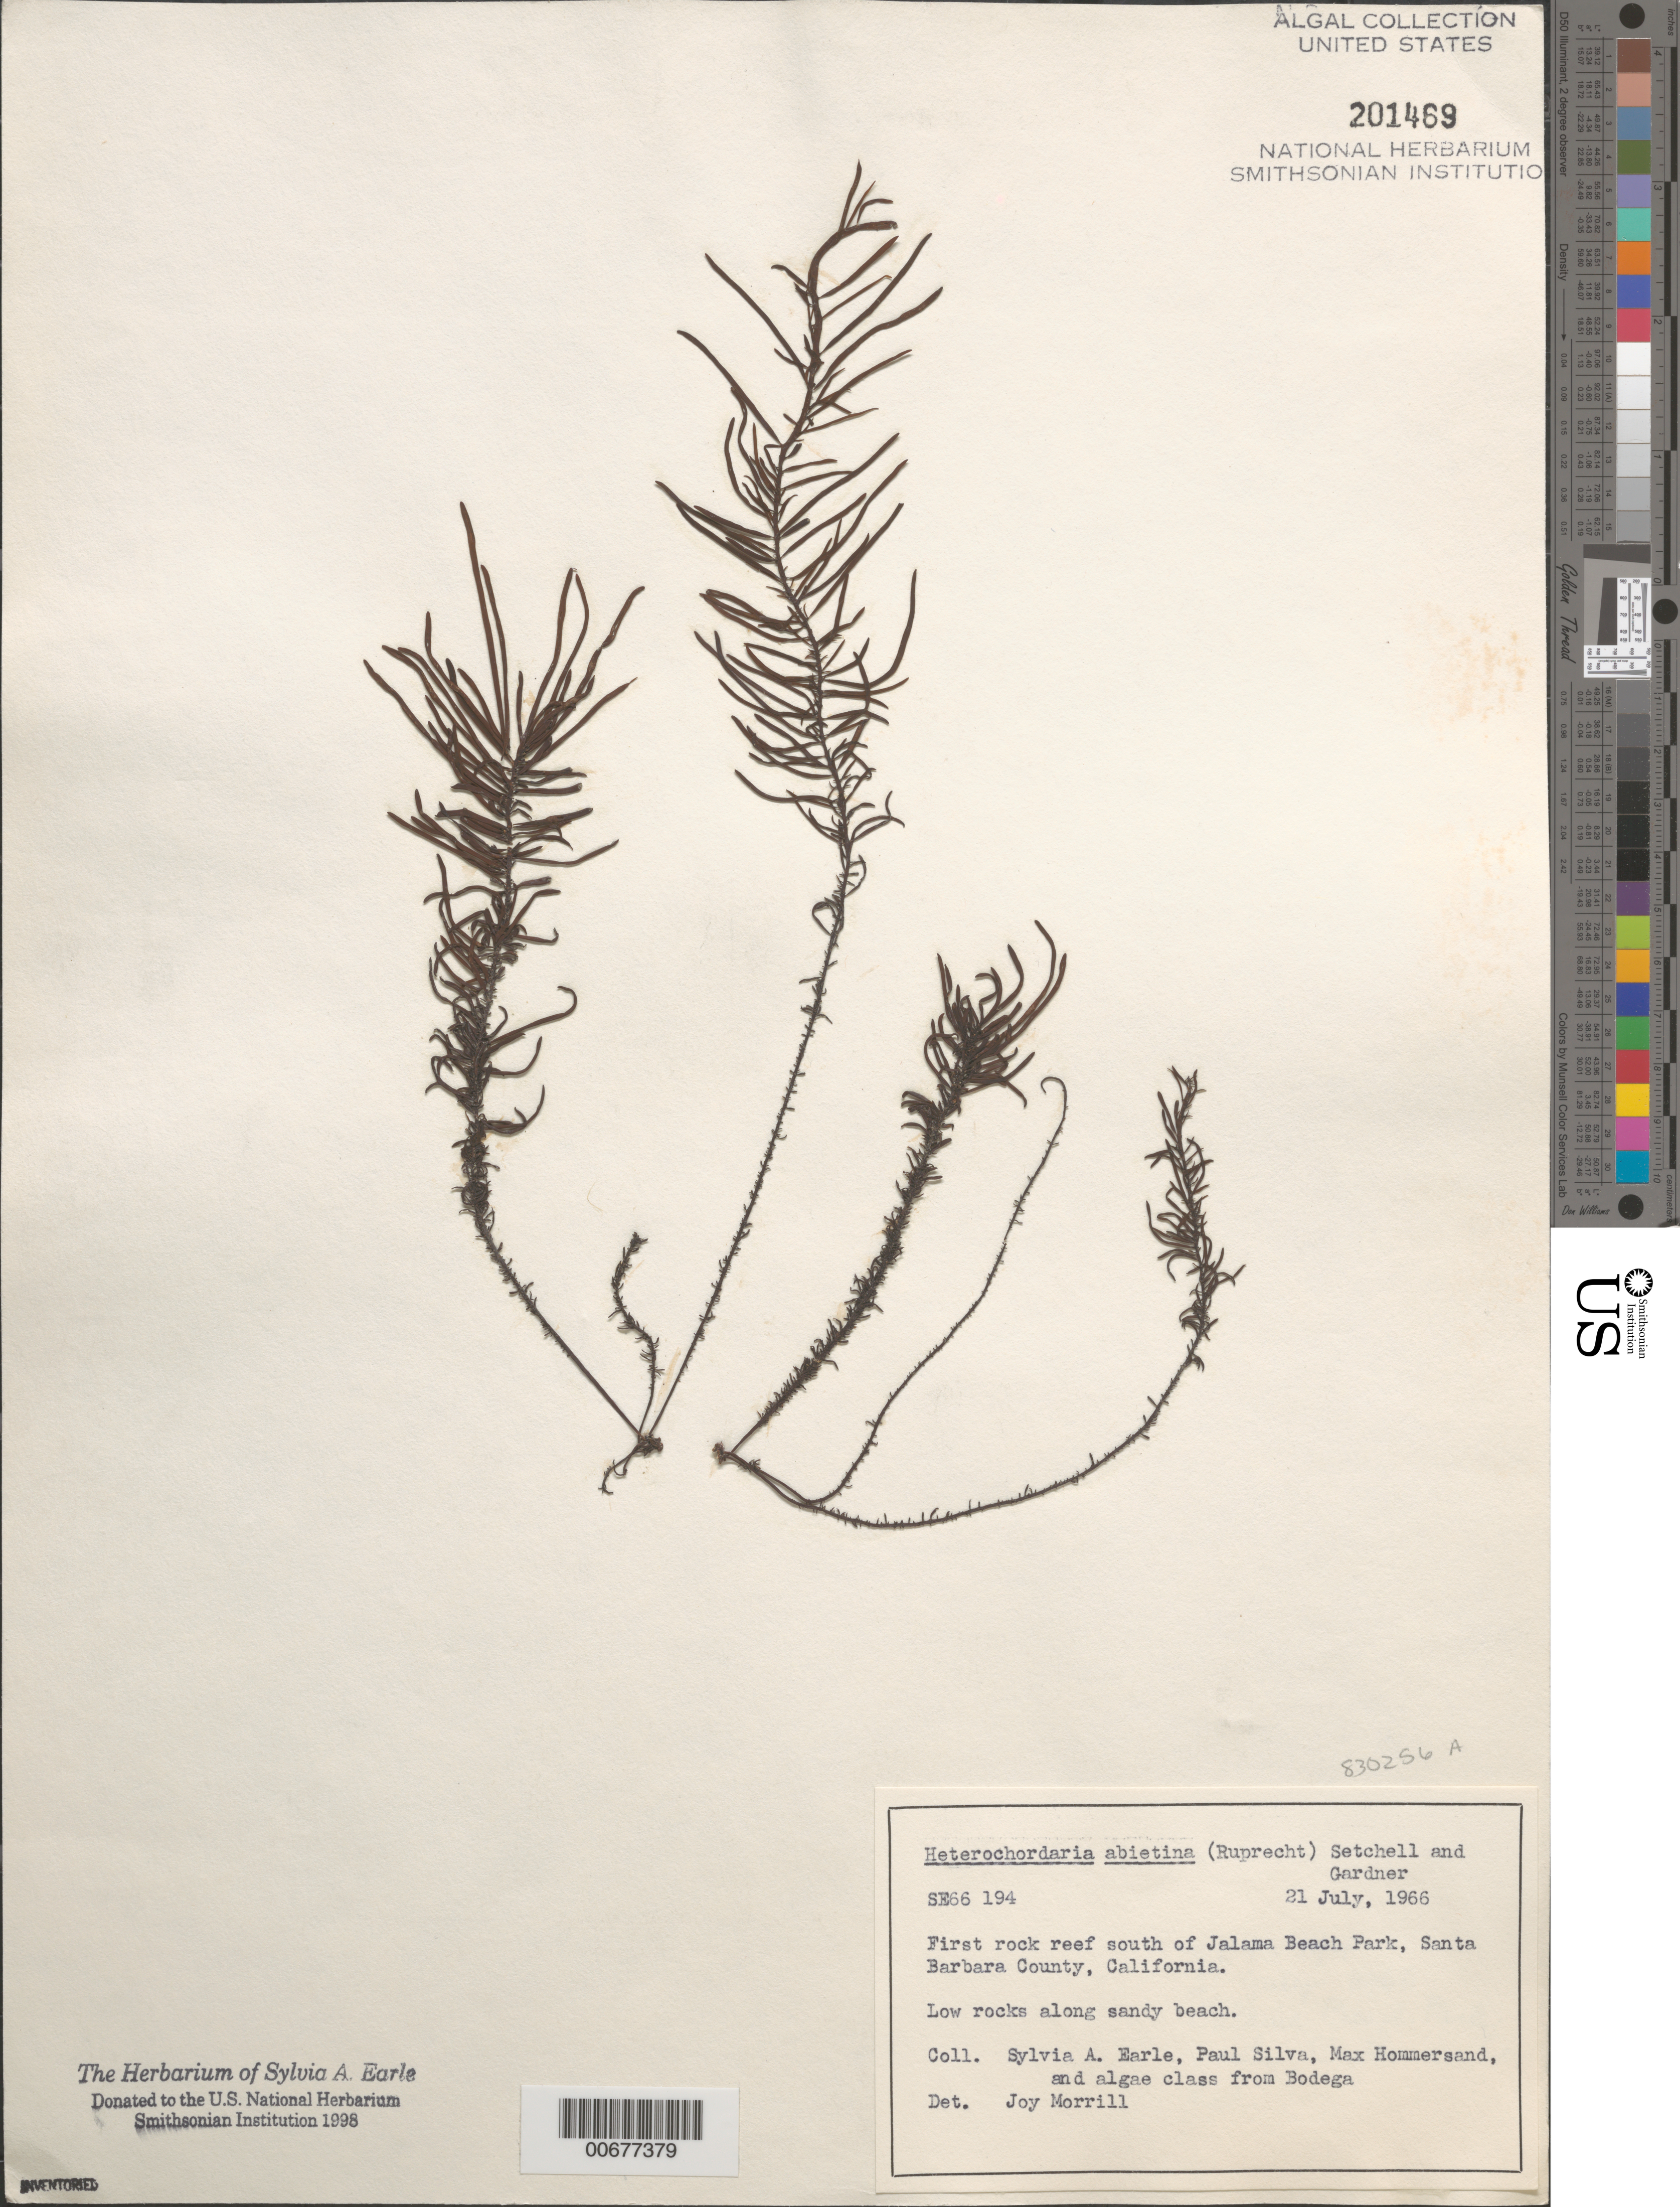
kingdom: Chromista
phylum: Ochrophyta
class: Phaeophyceae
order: Ectocarpales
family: Chordariaceae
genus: Analipus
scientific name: Analipus japonicus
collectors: S. A. Earle, P. C. Silva, M. H. Hommersand & Bodega Algae Class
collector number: SE 66194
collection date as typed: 21 Jul 1966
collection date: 1966-07-21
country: United States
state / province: California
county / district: Santa Barbara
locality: Reef south of Jalama Beach Park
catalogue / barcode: US 201469